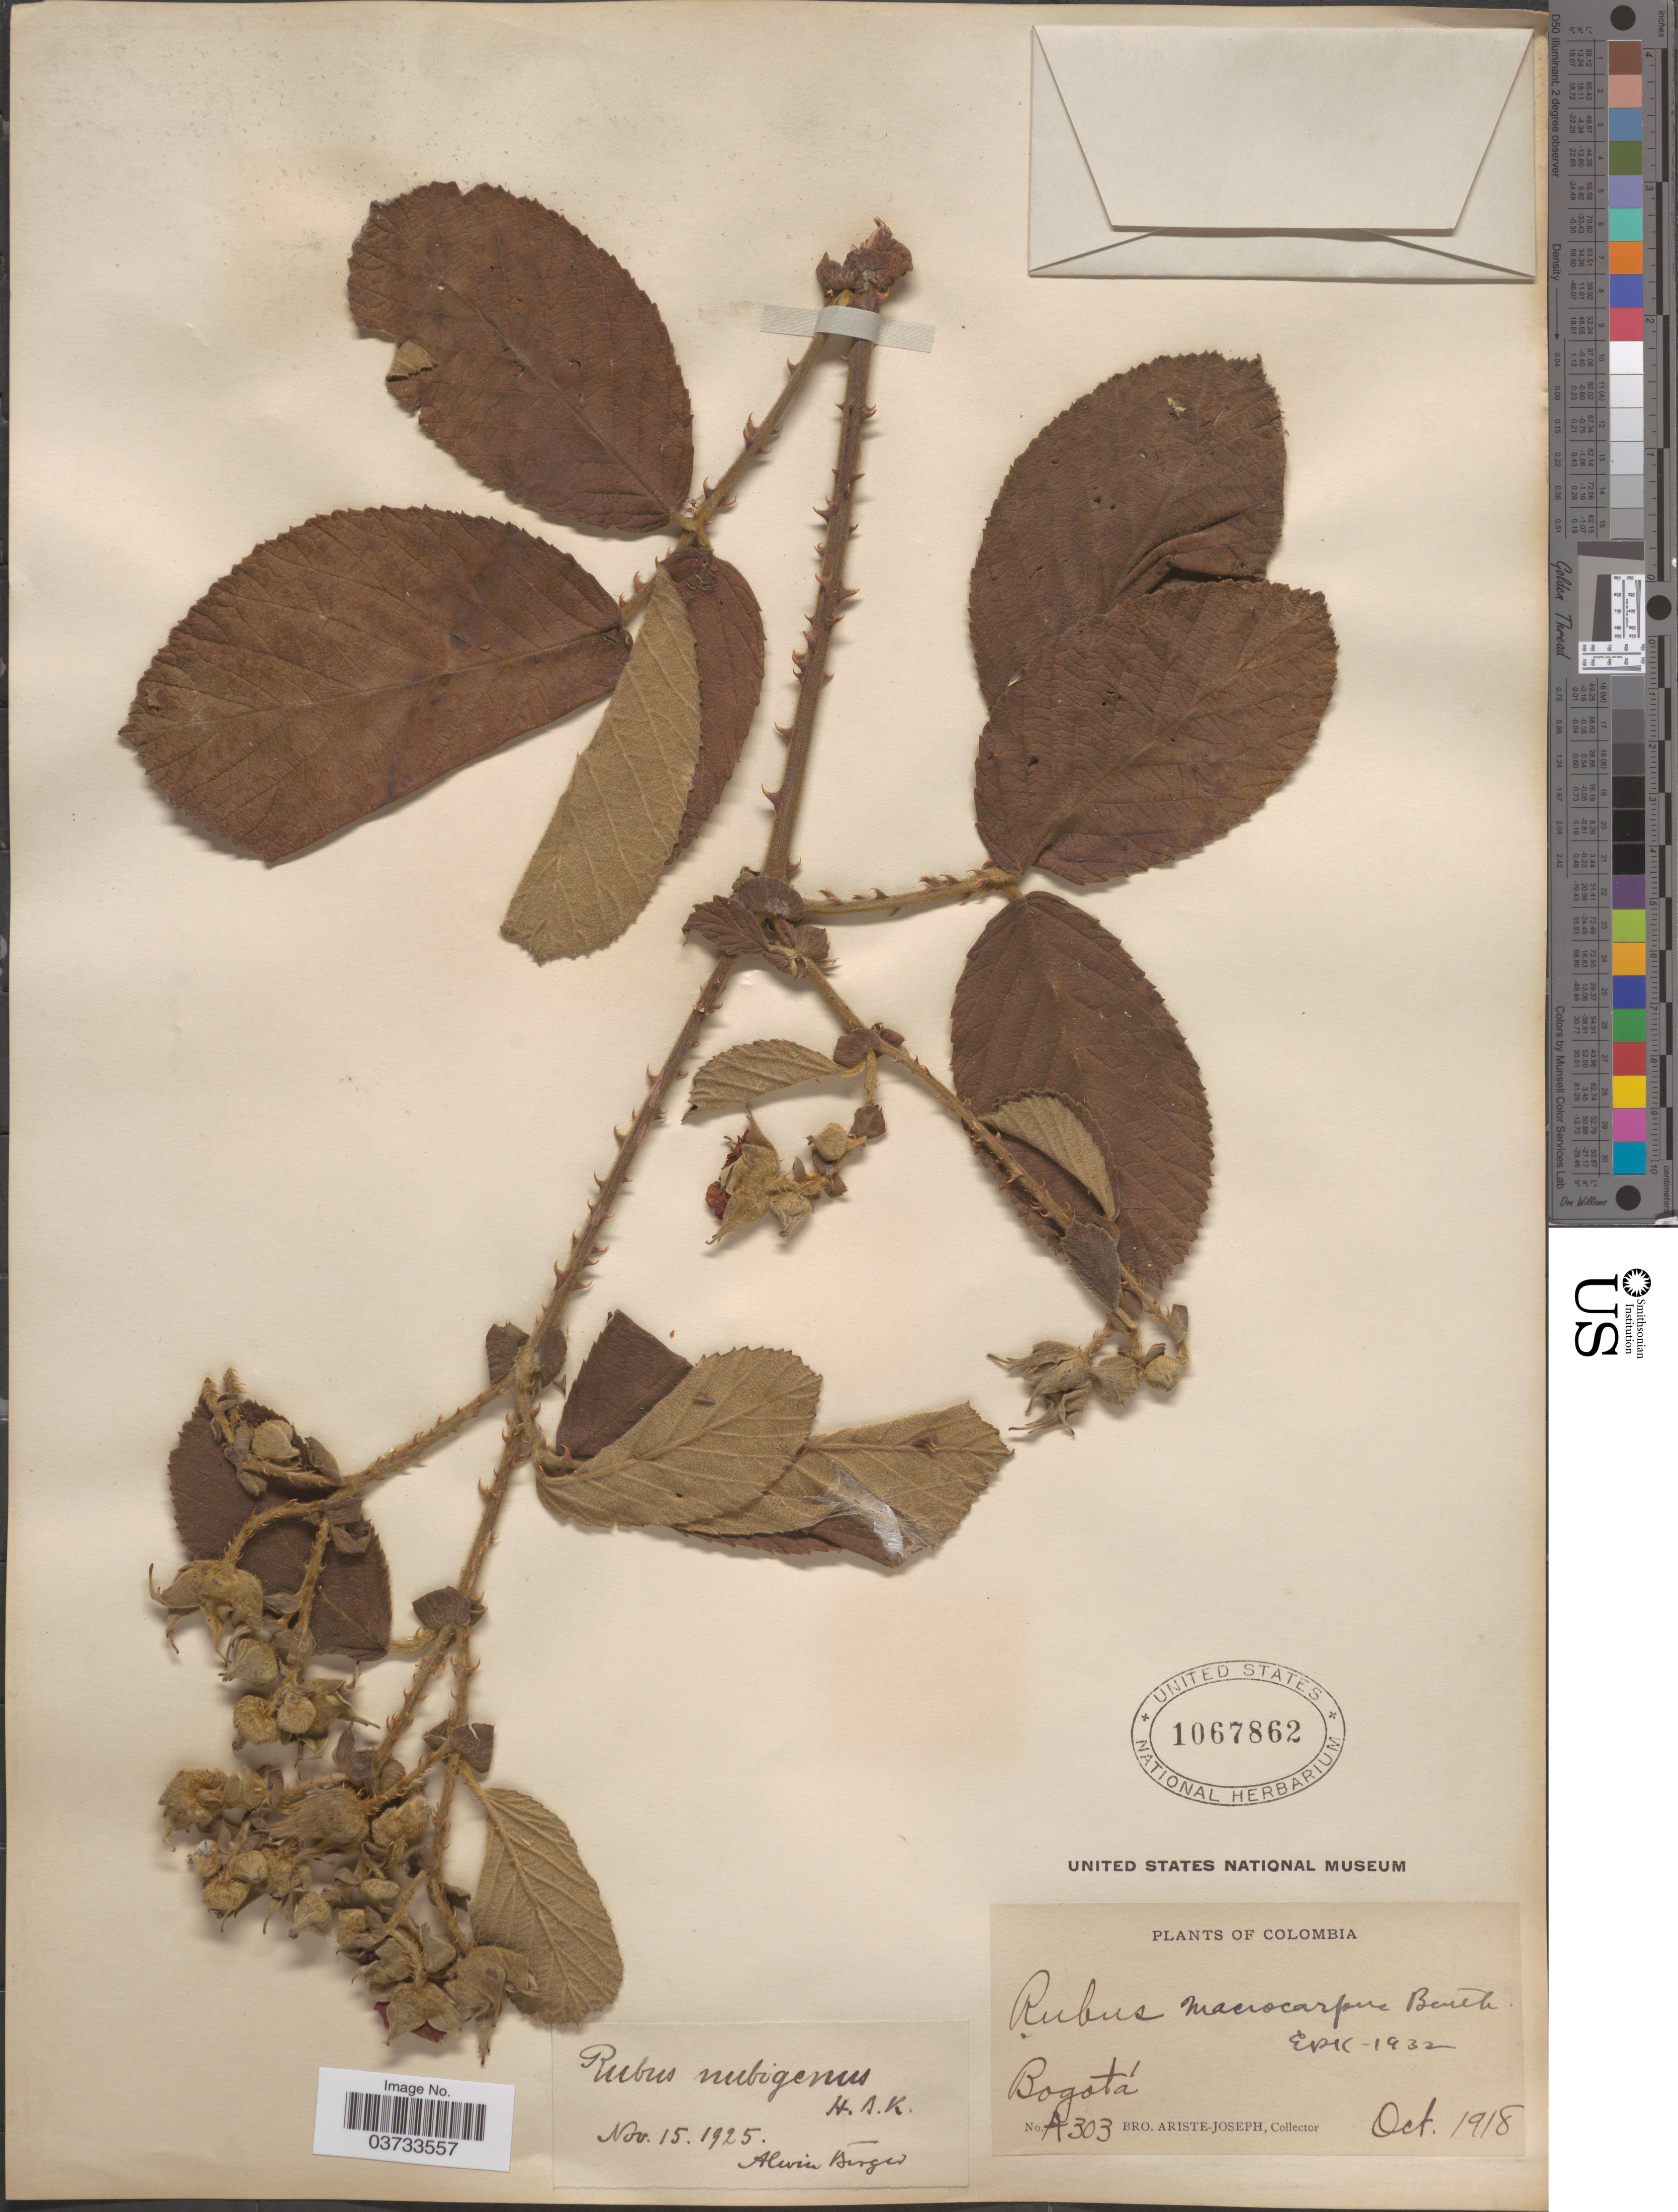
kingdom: Plantae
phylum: Tracheophyta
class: Magnoliopsida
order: Rosales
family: Rosaceae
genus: Rubus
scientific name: Rubus macrocarpus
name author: King ex C.B. Clarke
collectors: Bro. Ariste-Joseph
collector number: A303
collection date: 1918-10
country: Colombia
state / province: Bogota D.C.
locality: Bogotá.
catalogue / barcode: US 1067862